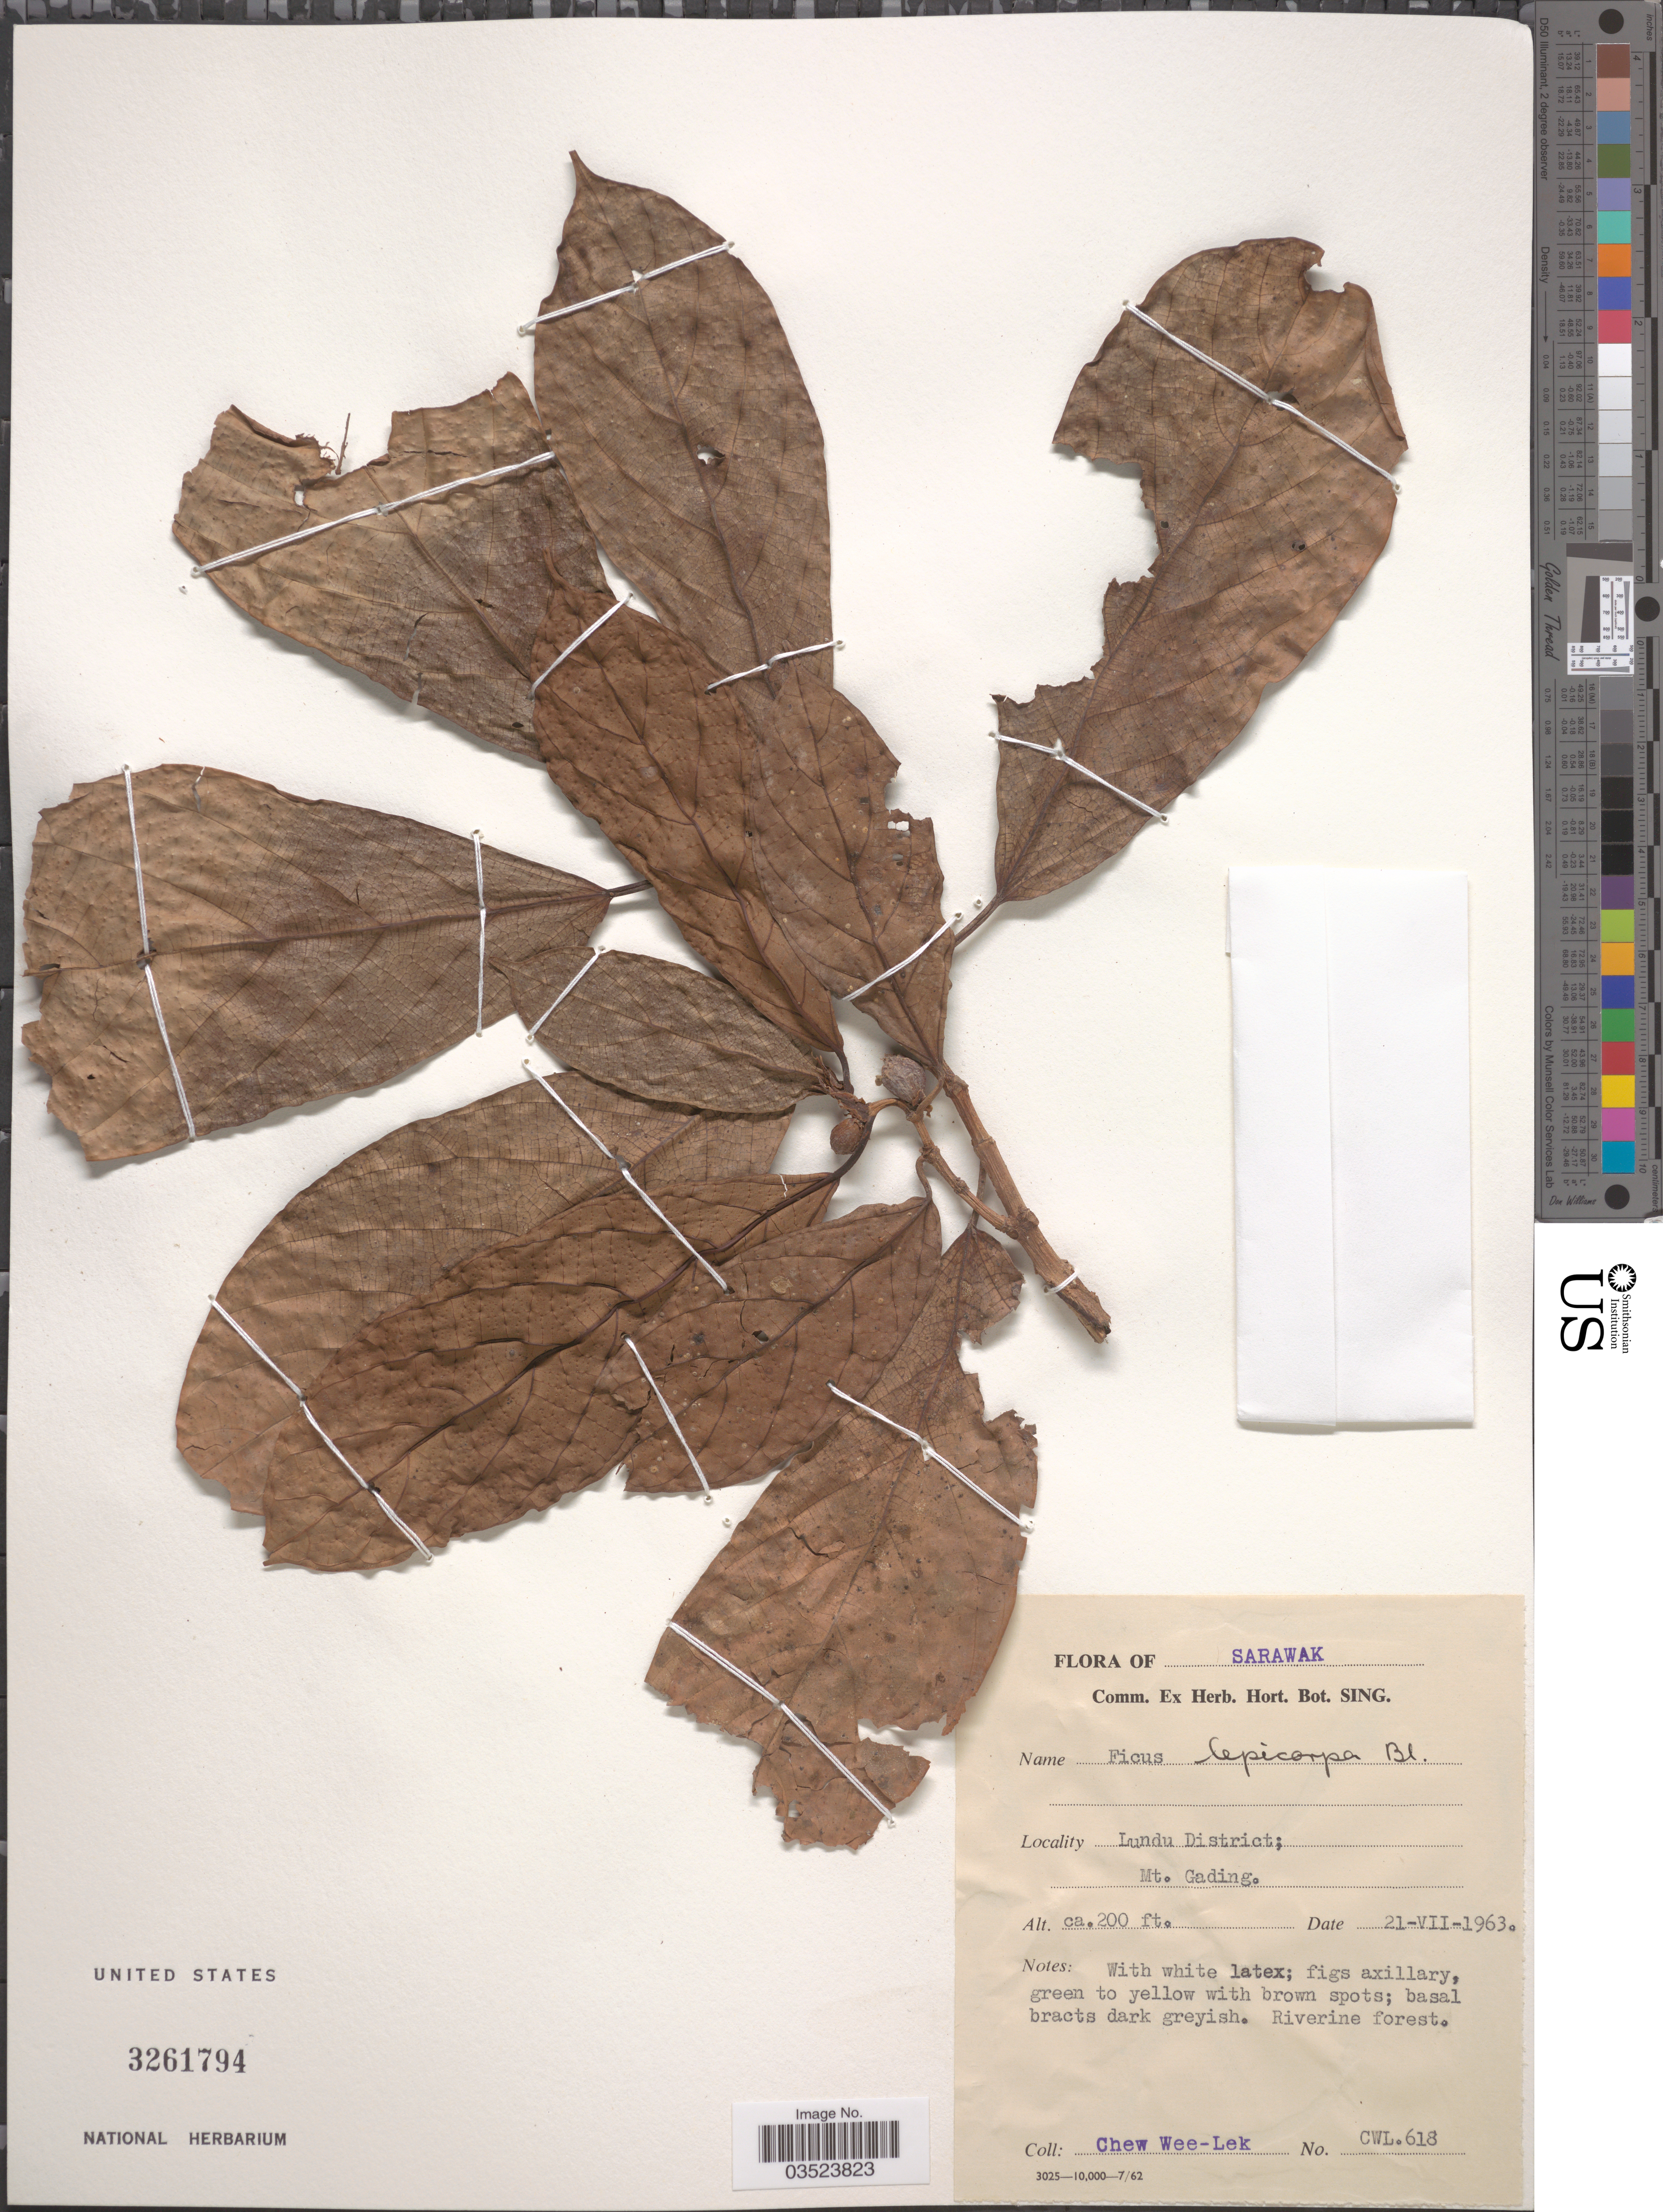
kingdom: Plantae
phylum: Tracheophyta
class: Magnoliopsida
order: Rosales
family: Moraceae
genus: Ficus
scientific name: Ficus lepicarpa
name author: Blume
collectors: C. Wee-Lek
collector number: CWL618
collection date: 1963-07-21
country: Malaysia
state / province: Sarawak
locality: Lundu District; Mt. Gading.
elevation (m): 61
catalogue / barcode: US 3261794